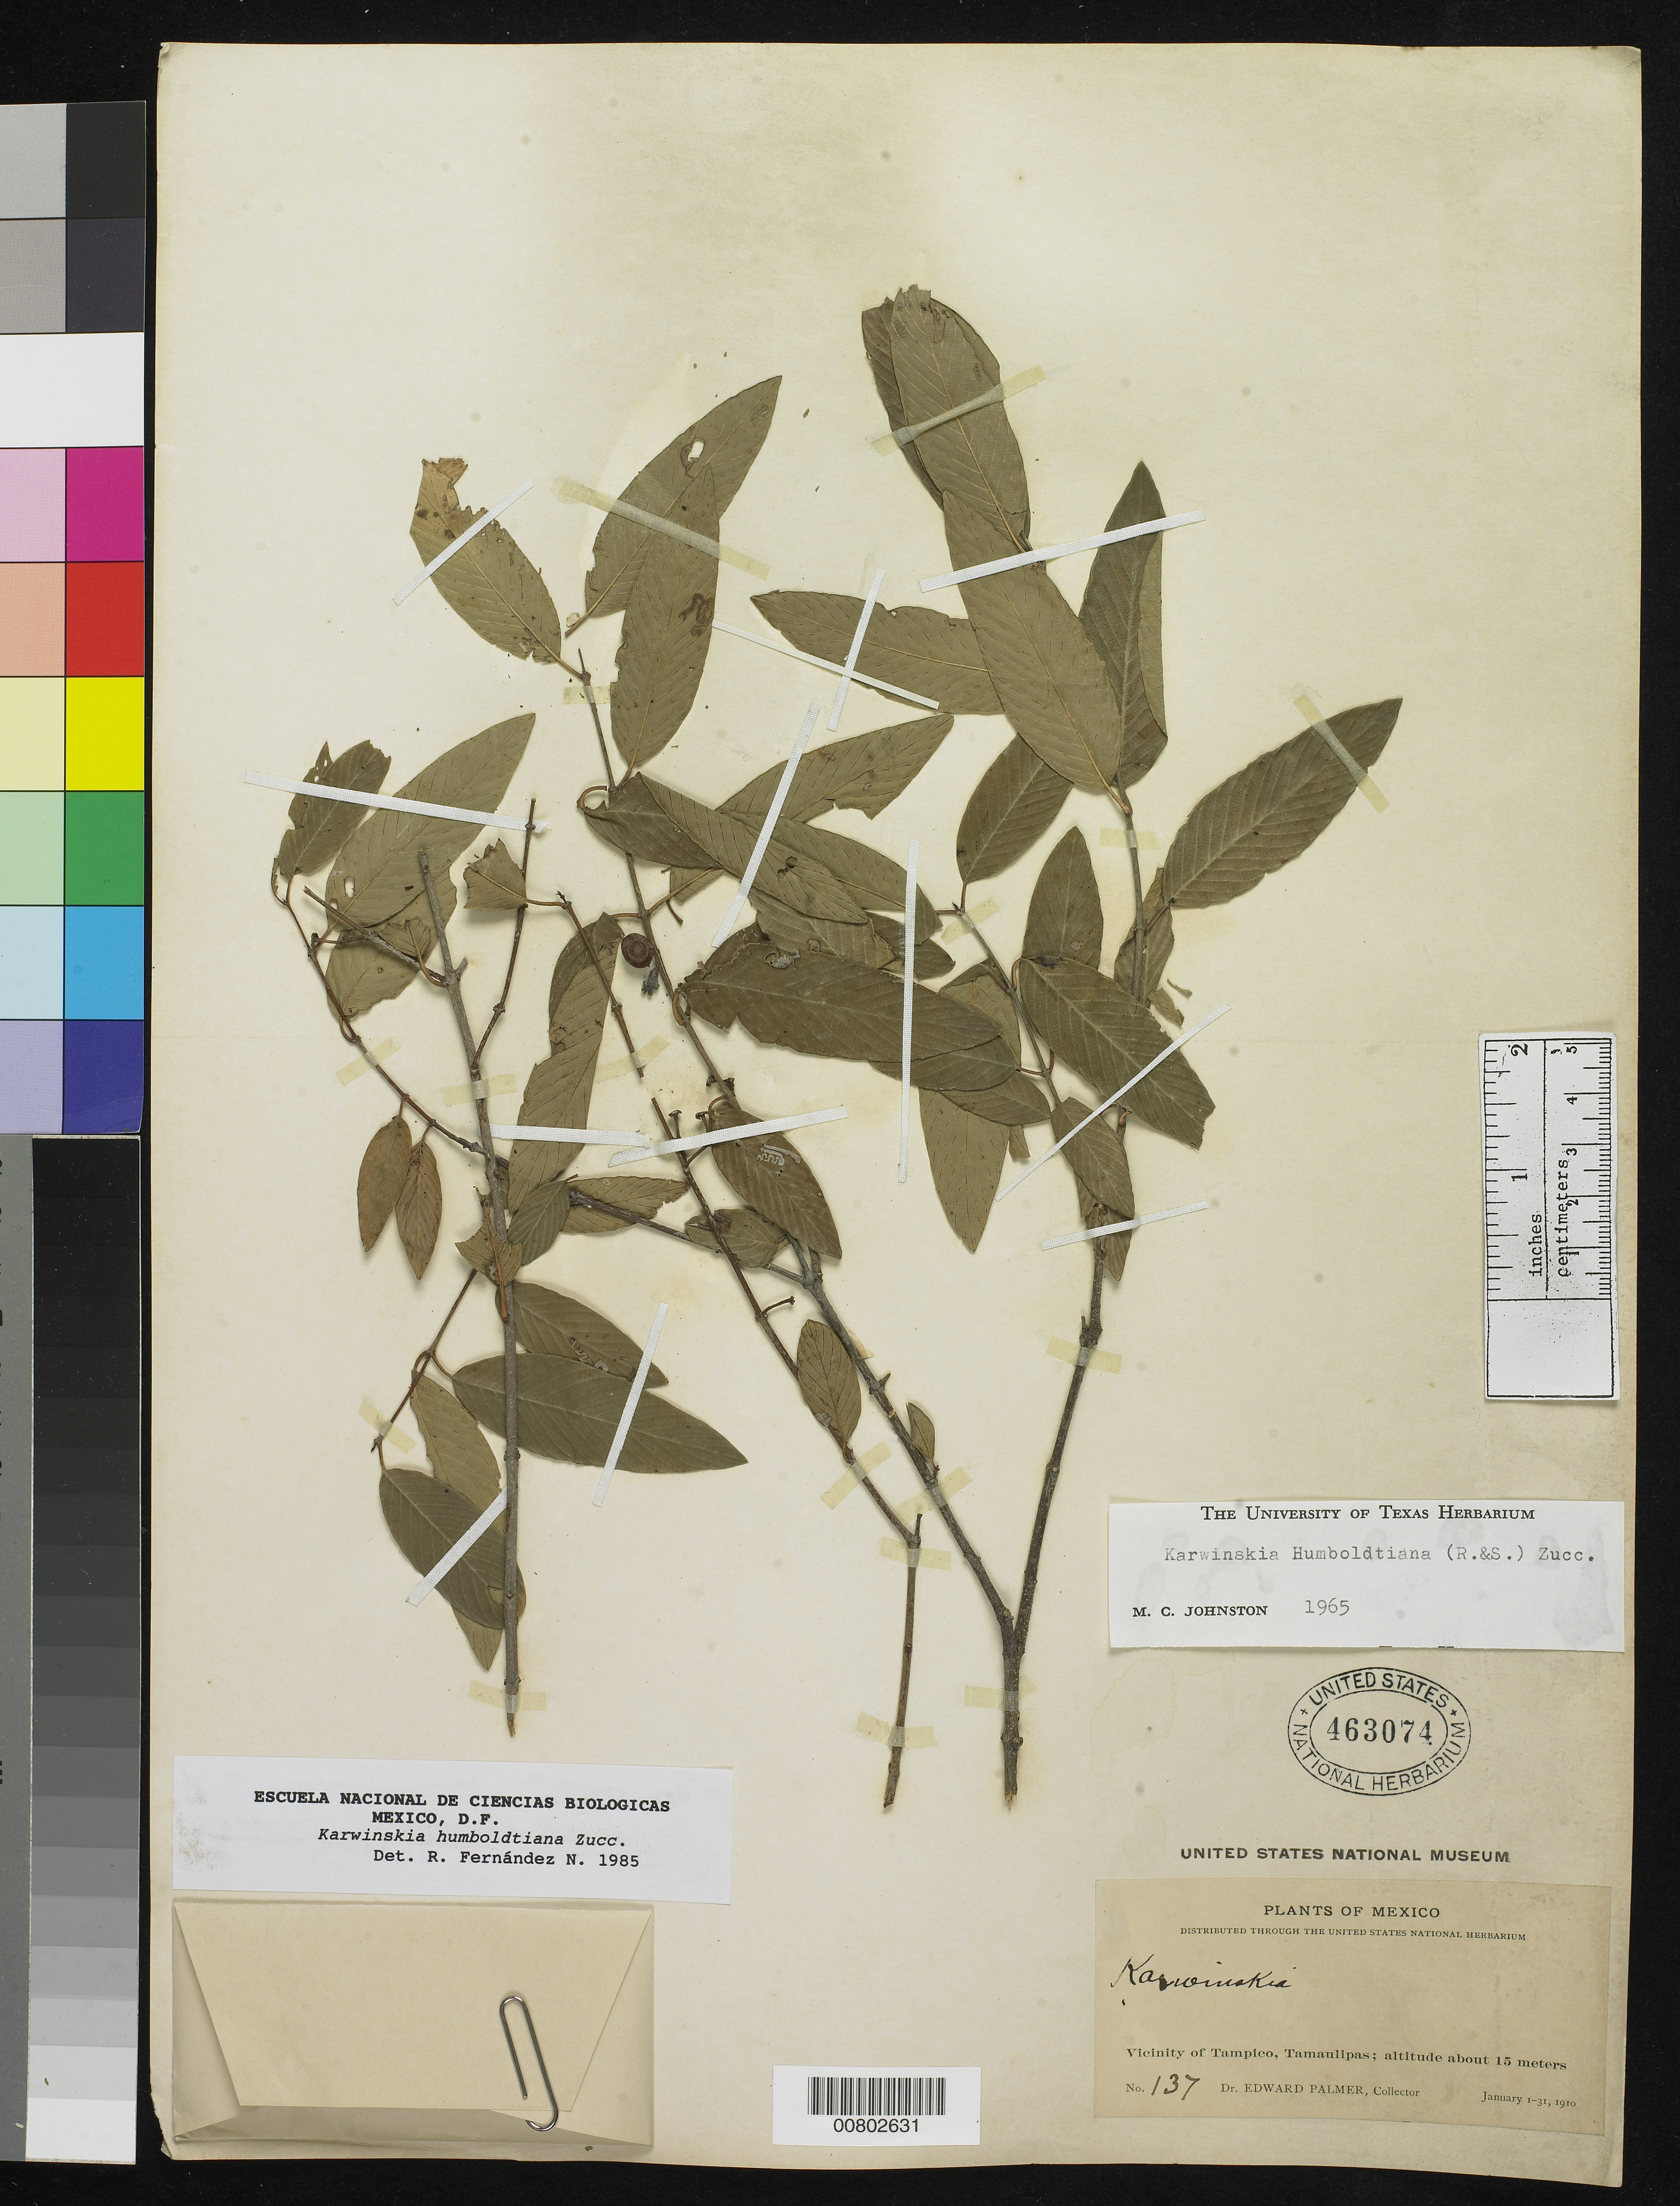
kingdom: Plantae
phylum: Tracheophyta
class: Magnoliopsida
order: Rosales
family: Rhamnaceae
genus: Karwinskia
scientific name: Karwinskia humboldtiana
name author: (Schult.) Zucc.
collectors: E. Palmer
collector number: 137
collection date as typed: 01 Jan 1910 to 31 Jan 1910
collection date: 1910-01-01/1910-01-31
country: Mexico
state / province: Tamaulipas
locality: Vicinity of Tampico, Tamaulipas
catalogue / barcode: US 463074